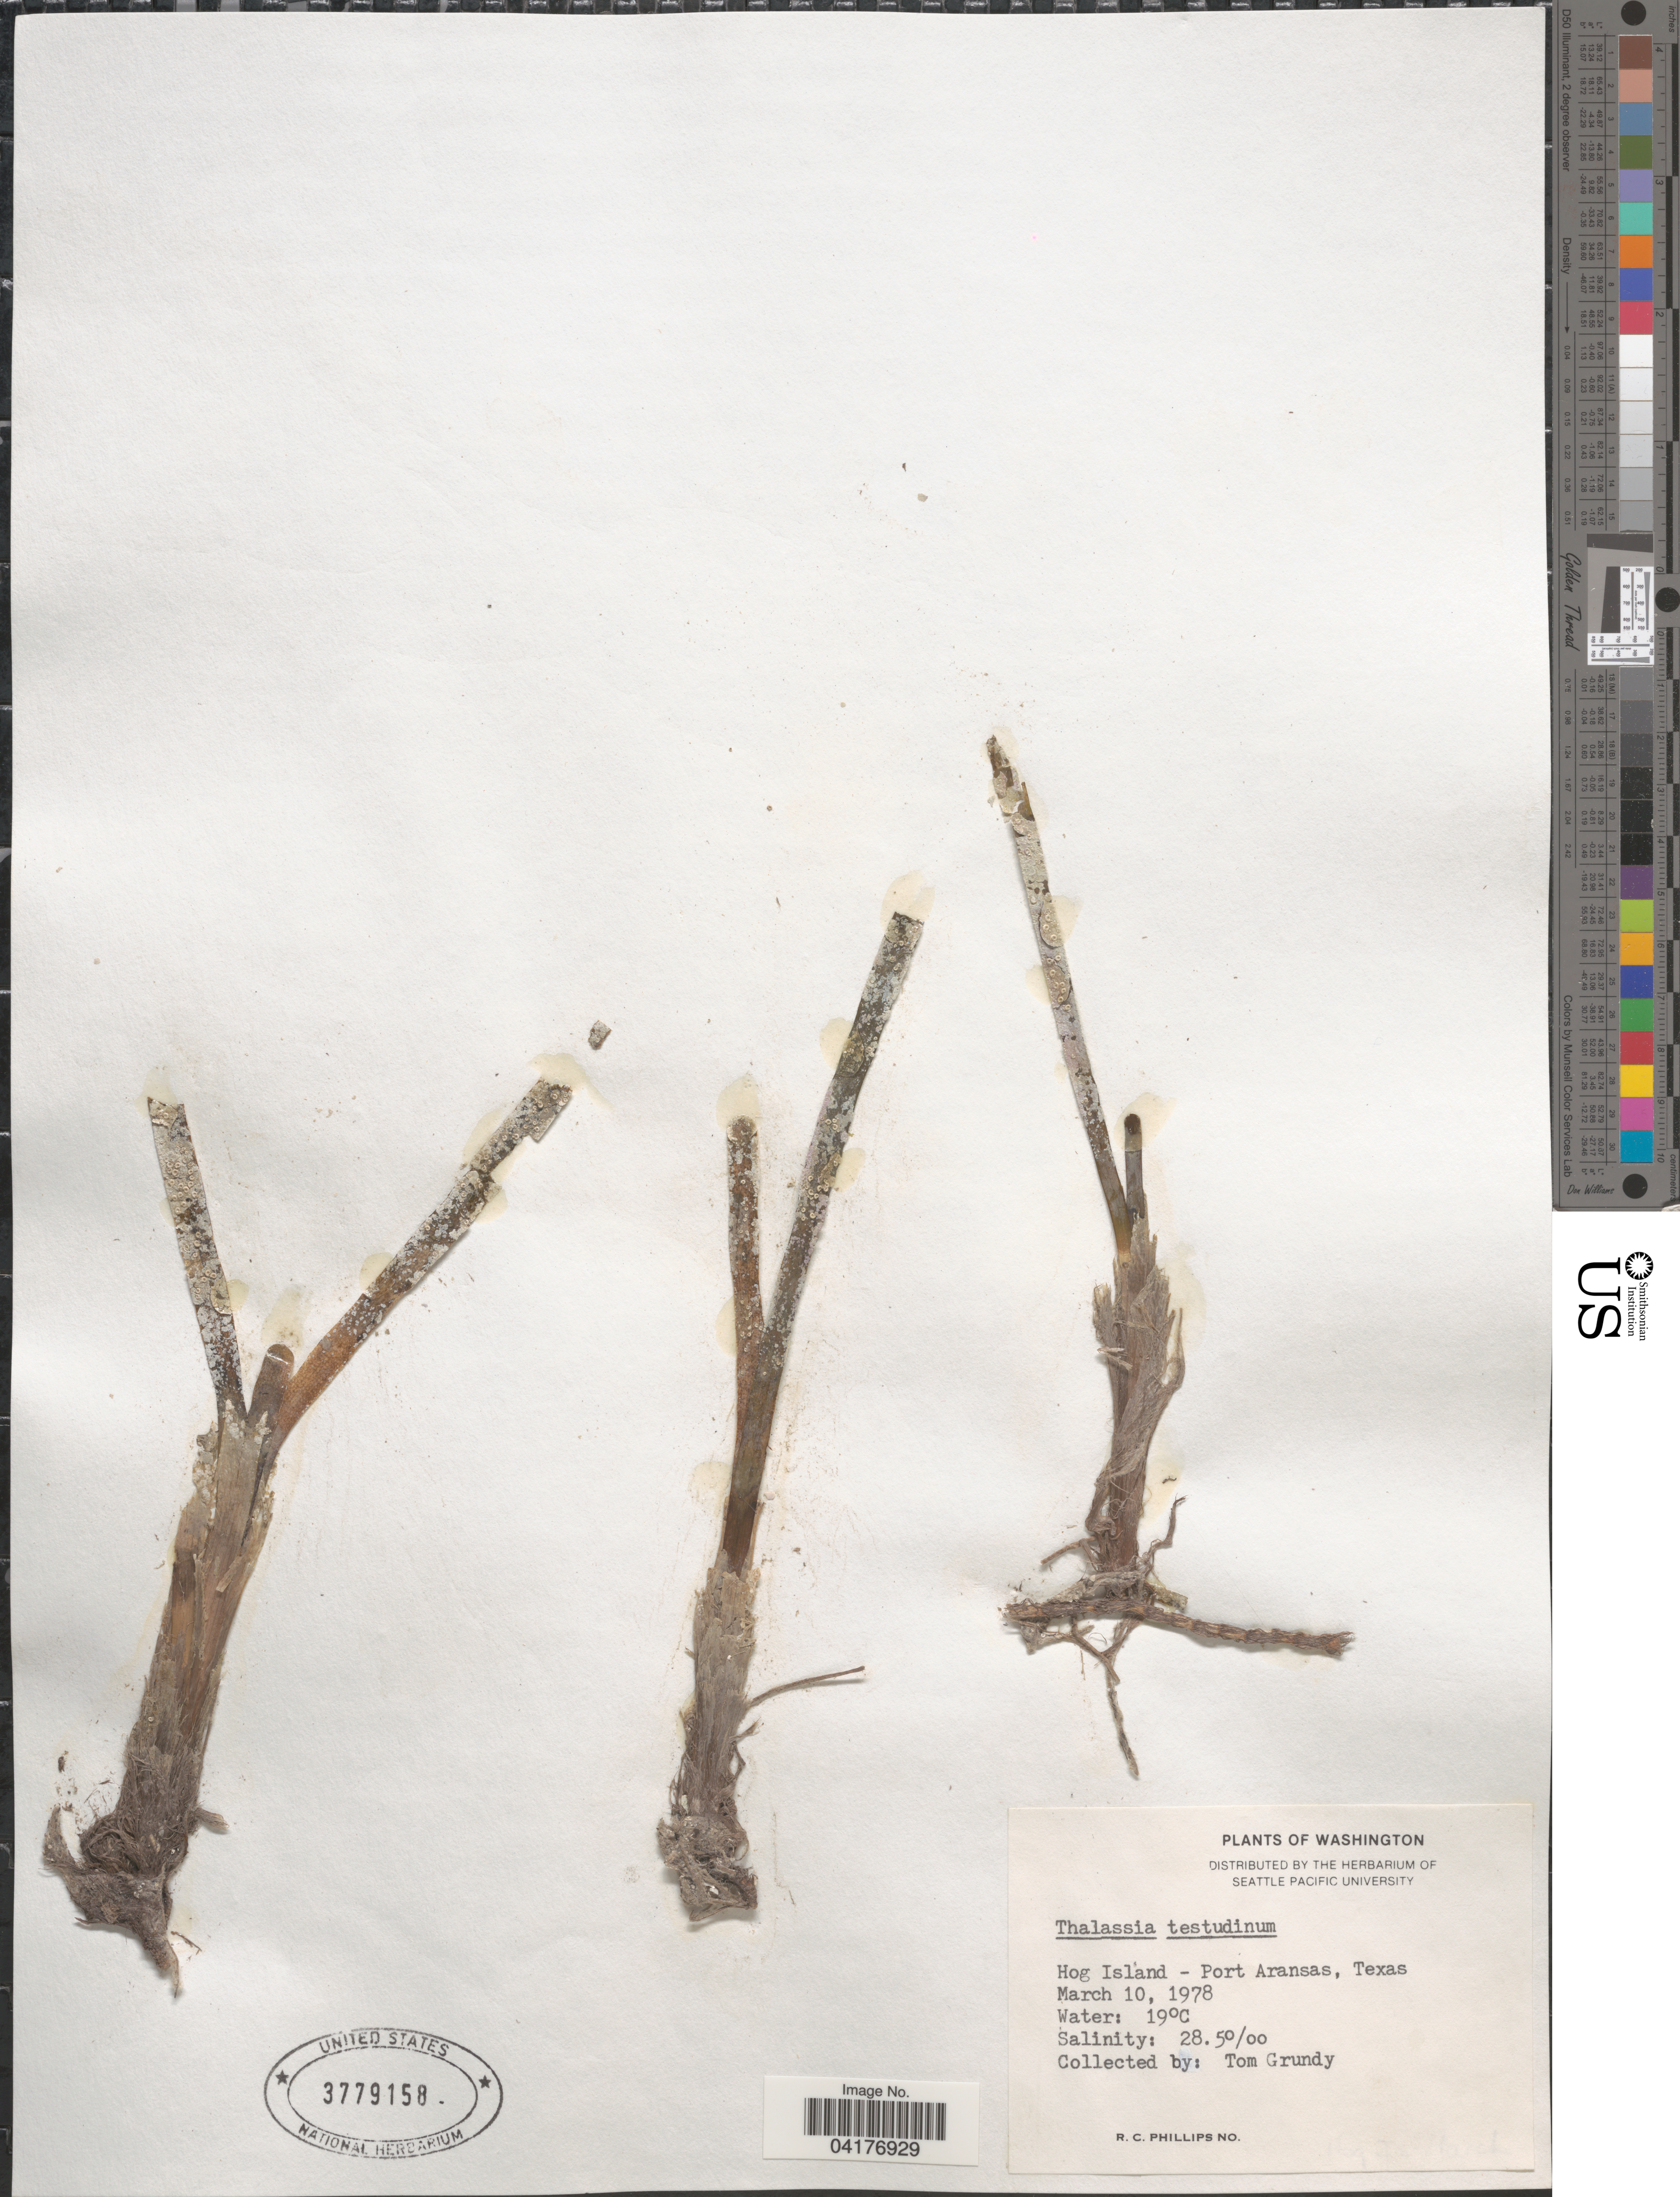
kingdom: Plantae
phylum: Tracheophyta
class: Liliopsida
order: Alismatales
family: Hydrocharitaceae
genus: Thalassia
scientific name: Thalassia testudinum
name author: Banks & Sol. ex K.D. Koenig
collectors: T. Grundy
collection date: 1978-03-10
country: United States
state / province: Texas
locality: Hog Island -- Port Aransas.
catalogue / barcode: US 3779158